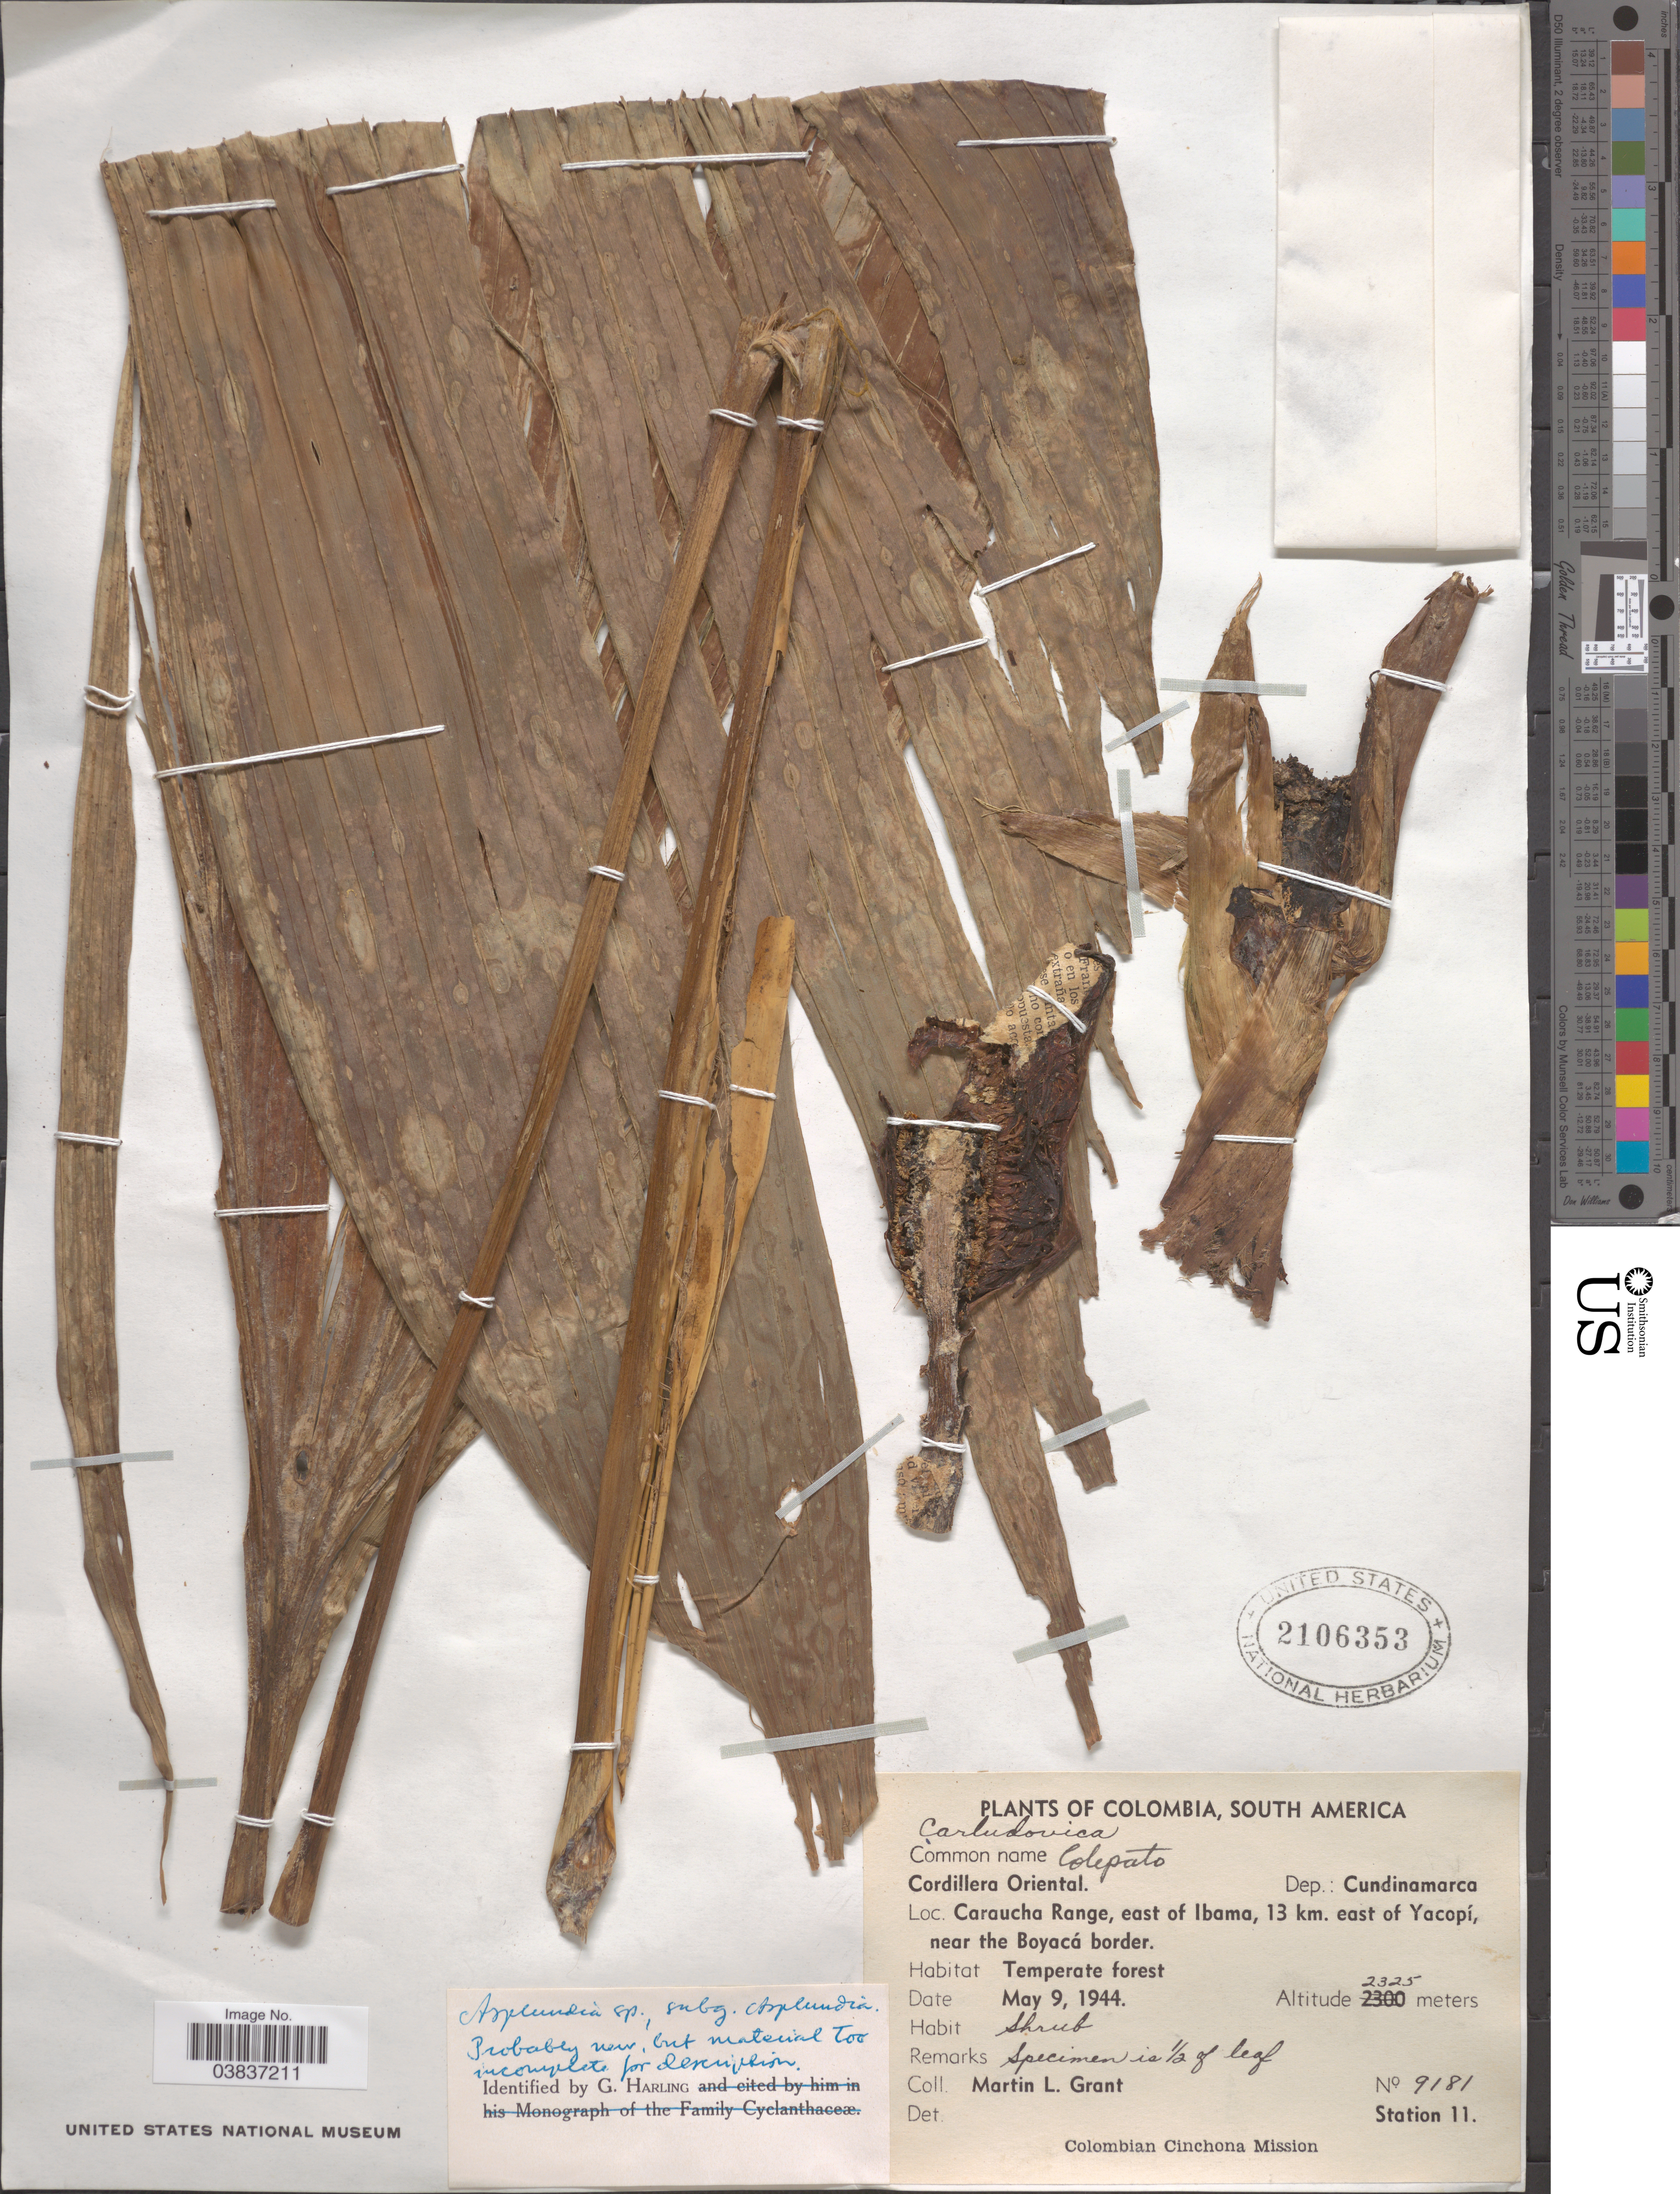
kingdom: Plantae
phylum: Tracheophyta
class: Liliopsida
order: Pandanales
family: Cyclanthaceae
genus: Asplundia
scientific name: Asplundia sp.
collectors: M. L. Grant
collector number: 9181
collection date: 1944-05-09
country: Colombia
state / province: Cundinamarca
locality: Cordillera Oriental. Dep.: Cundinamarca. Caraucha Range, east of Ibama, 13 km. east of Yacopí, near the Boyacá border. Station 11.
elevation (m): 2325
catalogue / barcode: US 2106353